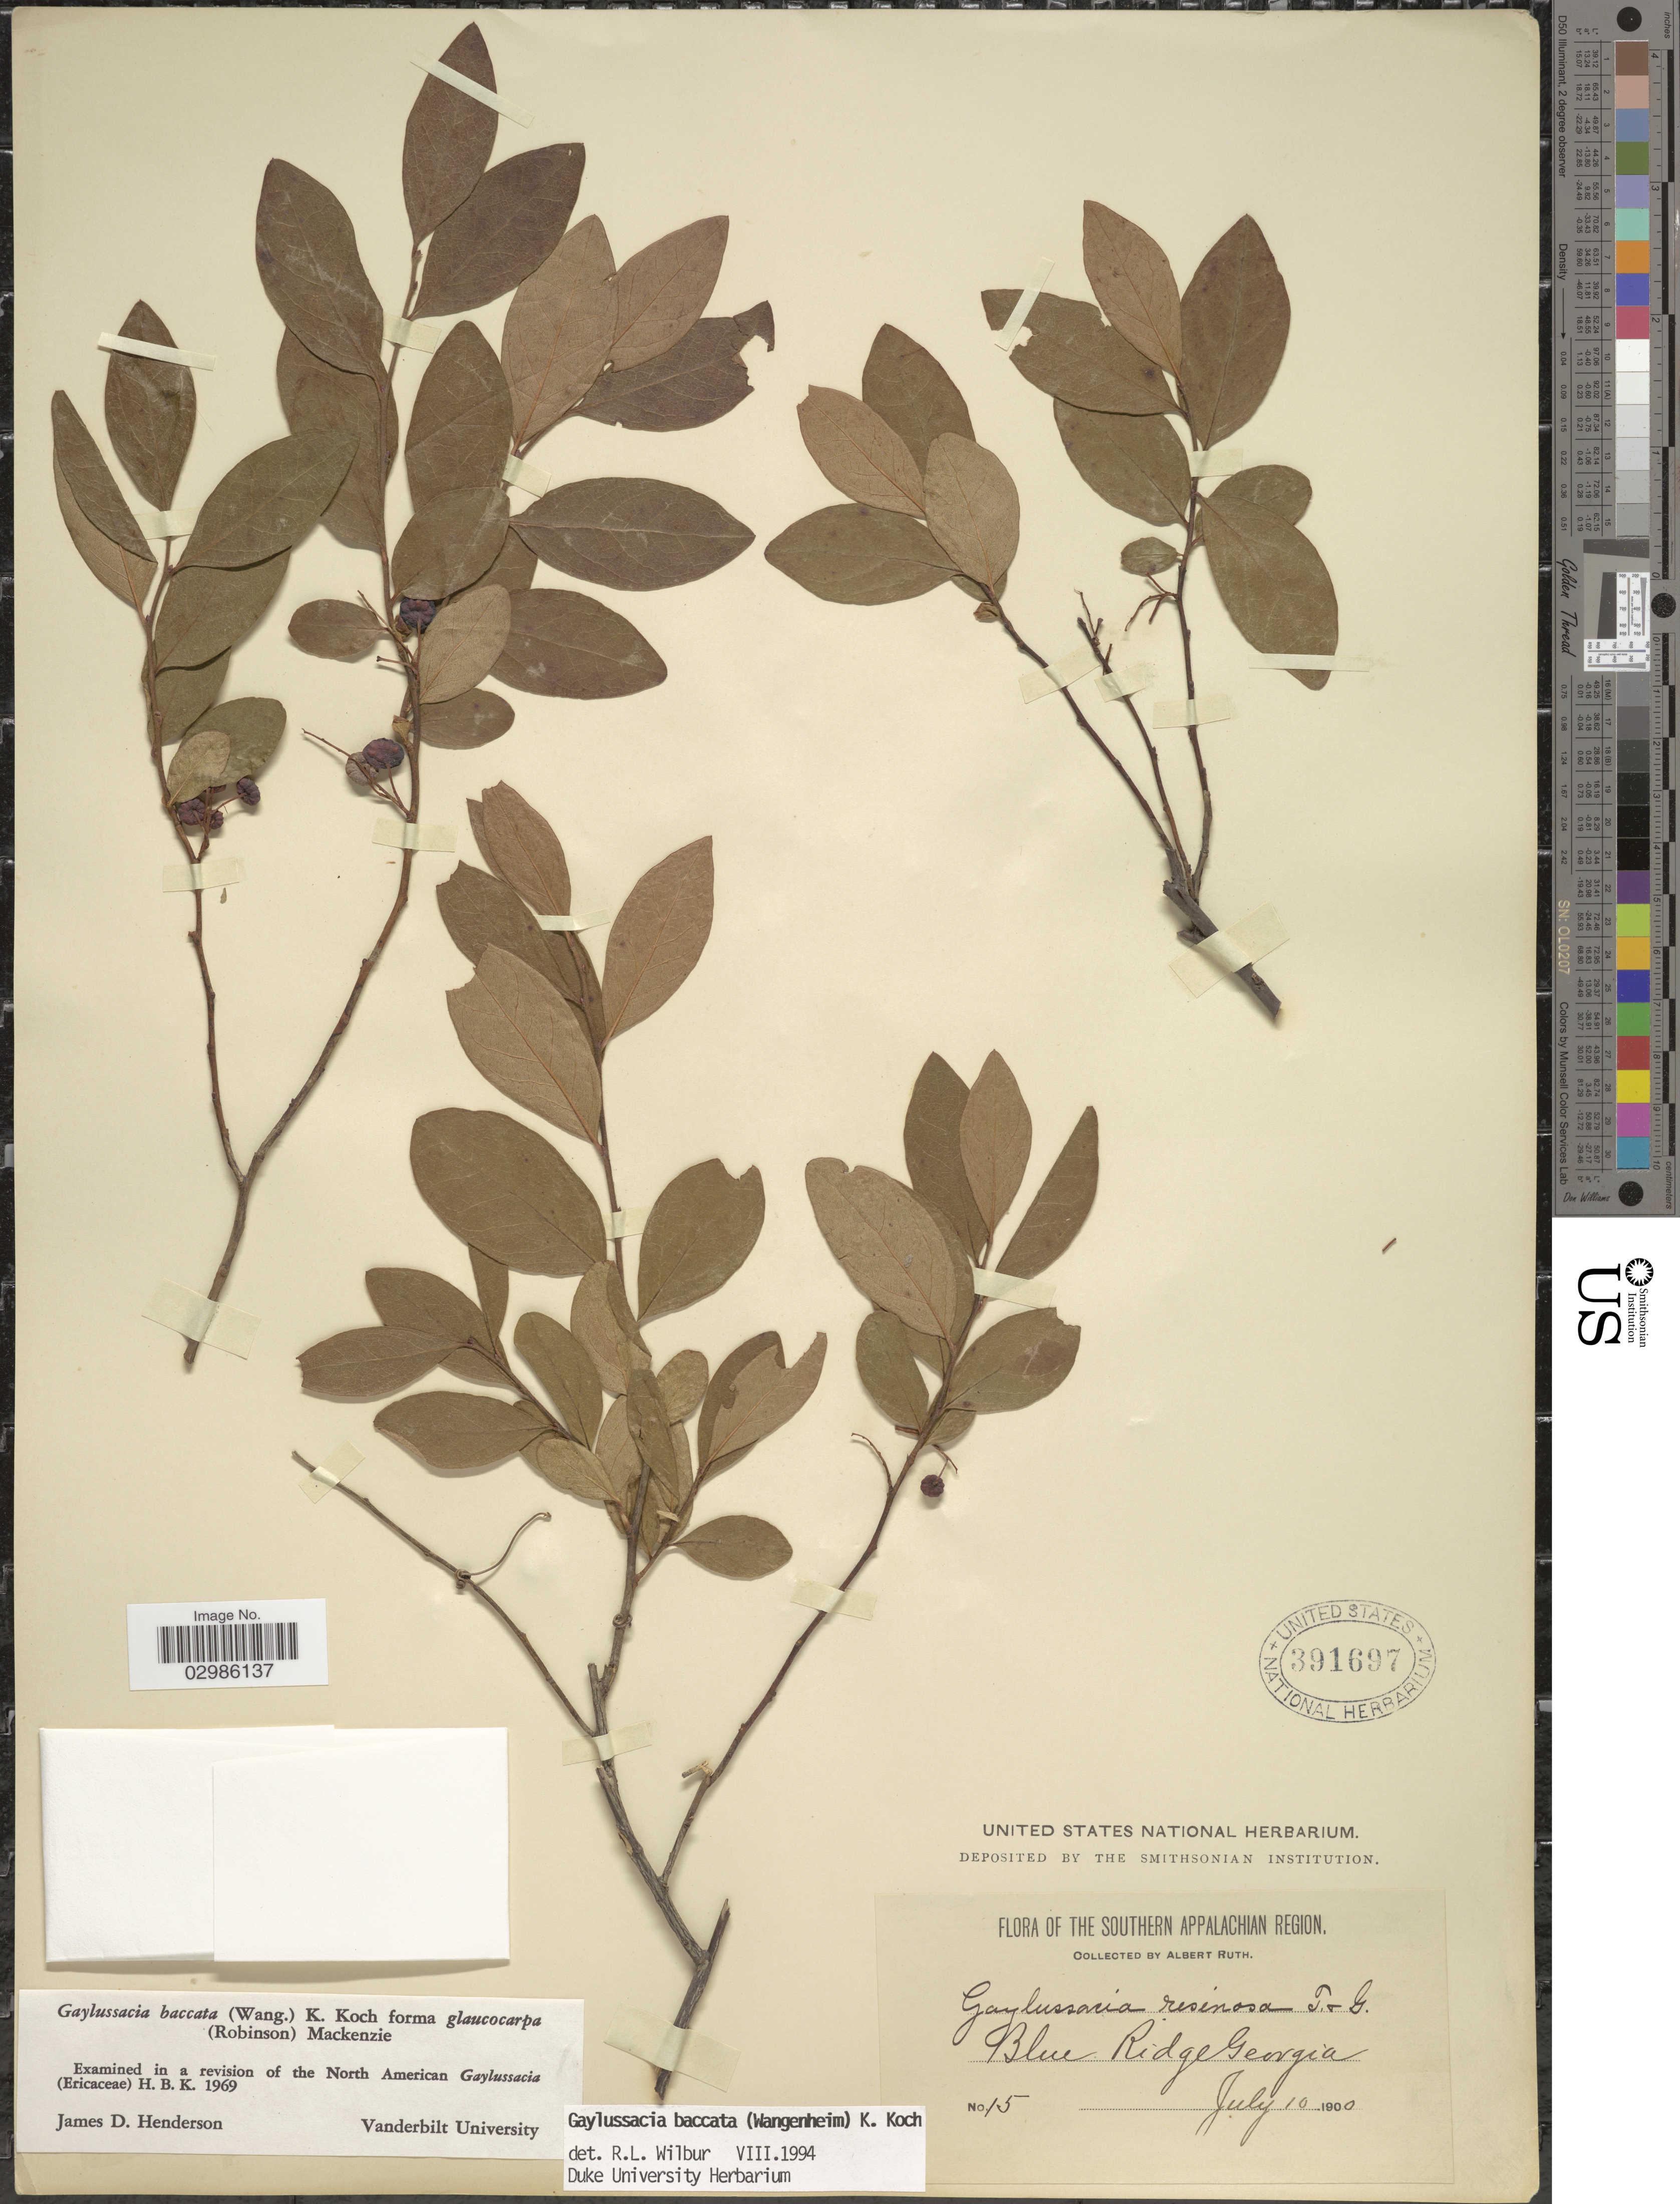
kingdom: Plantae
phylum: Tracheophyta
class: Magnoliopsida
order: Ericales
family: Ericaceae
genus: Gaylussacia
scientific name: Gaylussacia baccata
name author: (Wangenh.) K. Koch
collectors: A. Ruth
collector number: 15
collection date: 1900-07-10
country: United States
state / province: Georgia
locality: The Southern Appalachian Region. Blue Ridge Georgia.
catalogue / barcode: US 391697